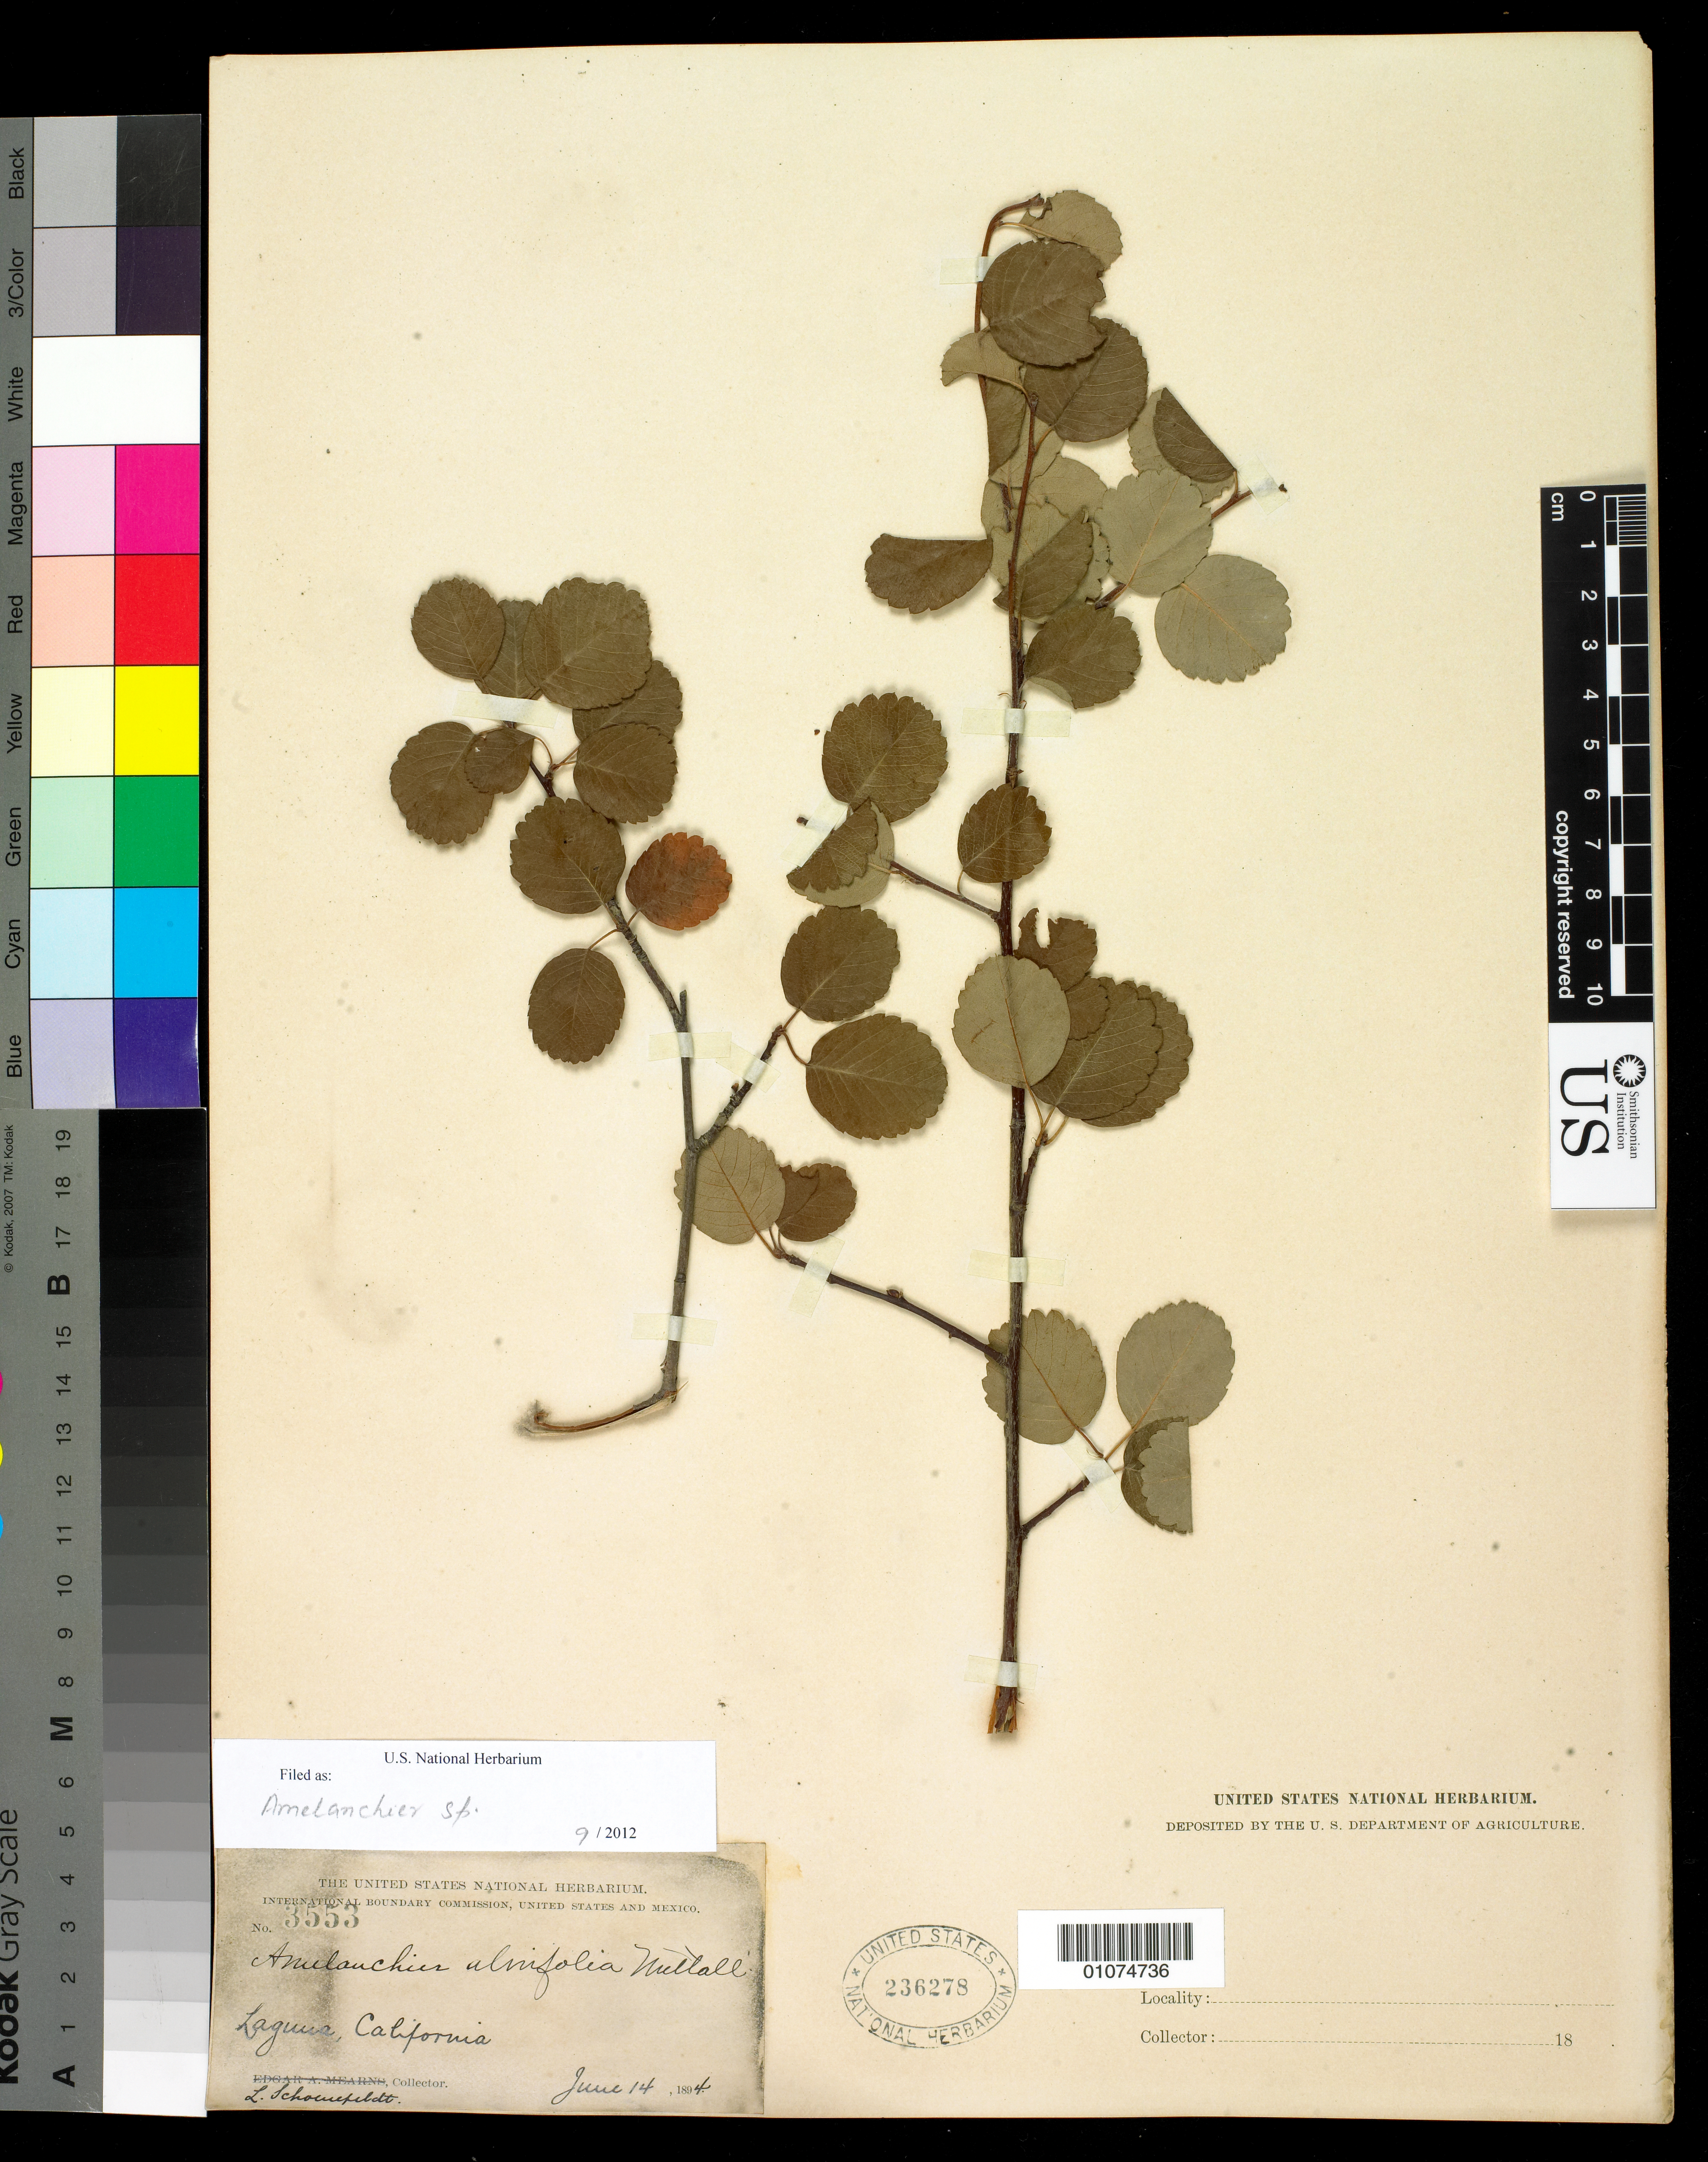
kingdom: Plantae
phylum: Tracheophyta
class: Magnoliopsida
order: Rosales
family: Rosaceae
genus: Amelanchier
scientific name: Amelanchier sp.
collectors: L. Schoenefeldt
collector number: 3553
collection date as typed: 14 Jun 1854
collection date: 1854-06-14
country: United States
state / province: California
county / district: Orange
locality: Laguna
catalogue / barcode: US 236278